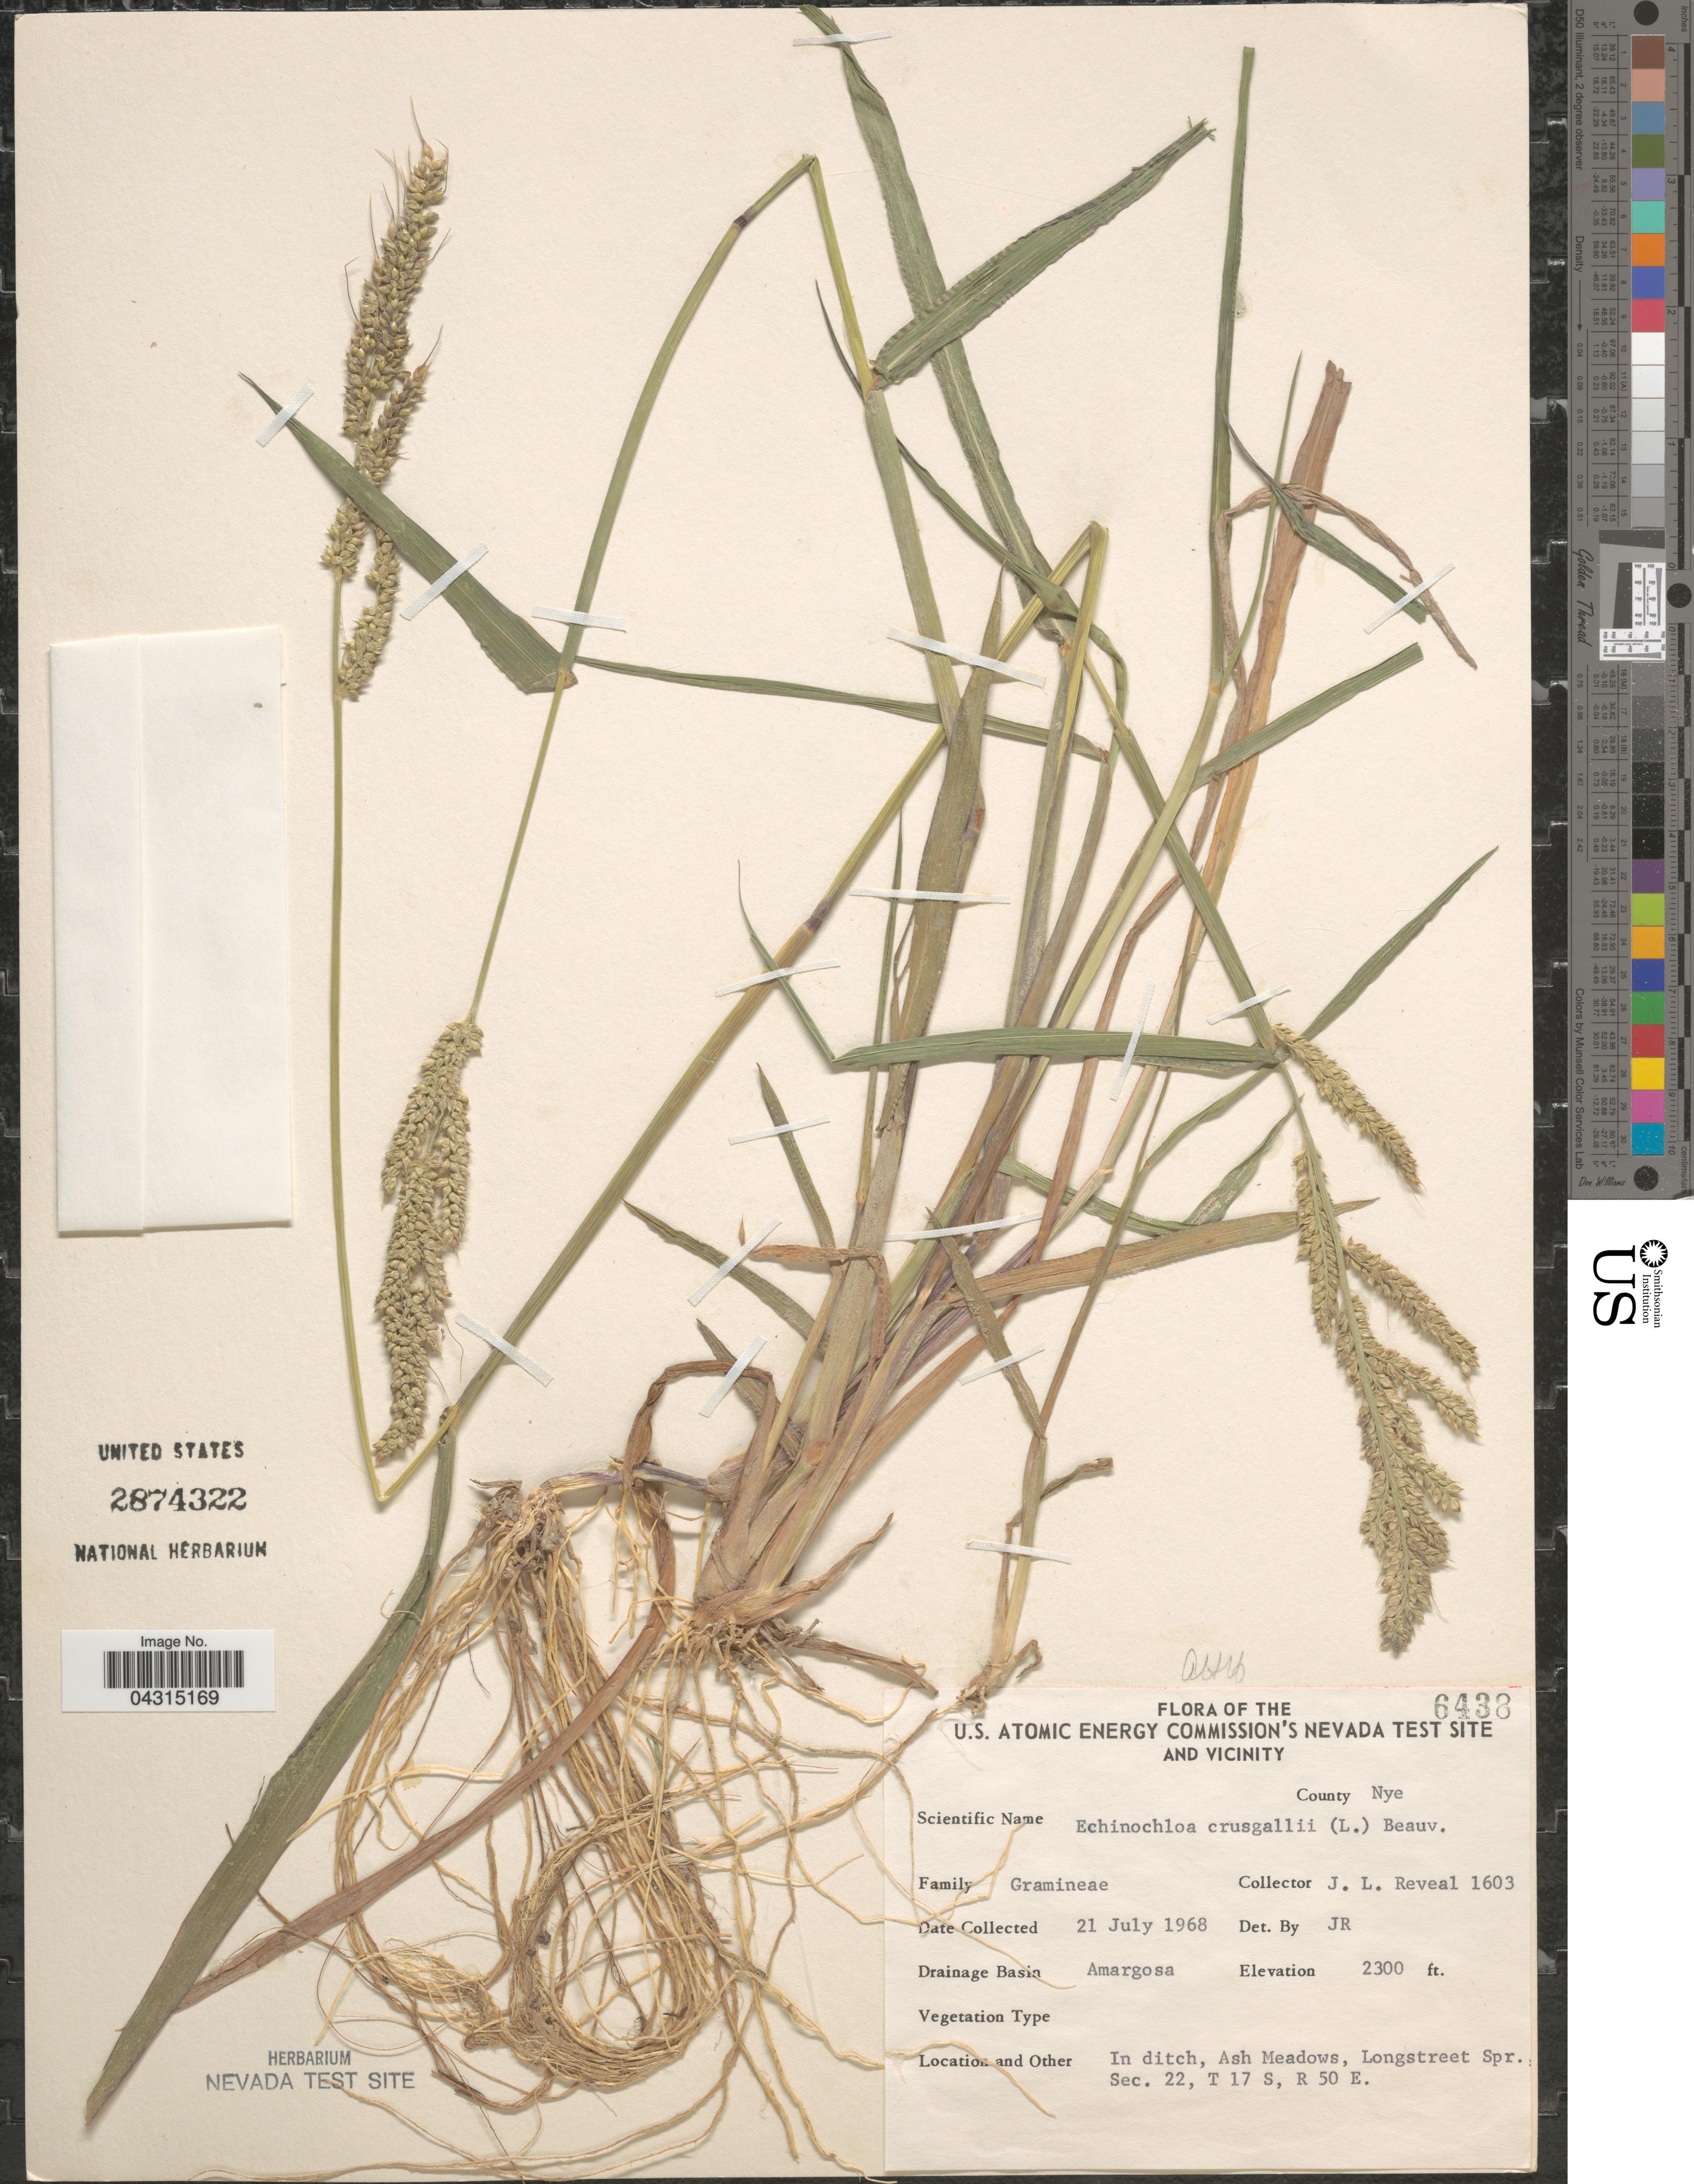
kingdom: Plantae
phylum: Tracheophyta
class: Liliopsida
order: Poales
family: Poaceae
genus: Echinochloa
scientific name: Echinochloa crus-galli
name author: (L.) P. Beauv.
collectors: J. C. Beatley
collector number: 6438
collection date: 1968-07-21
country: United States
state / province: Nevada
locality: The U.S. Atomic Energy Commission's Nevada Test Site and vicinity. County Nye. Drainage Basin Amargosa. In ditch, Ash Meadows, Longstreet Spr. Sec. 22, T 17 S, R 50 E.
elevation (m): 701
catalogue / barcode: US 2874322